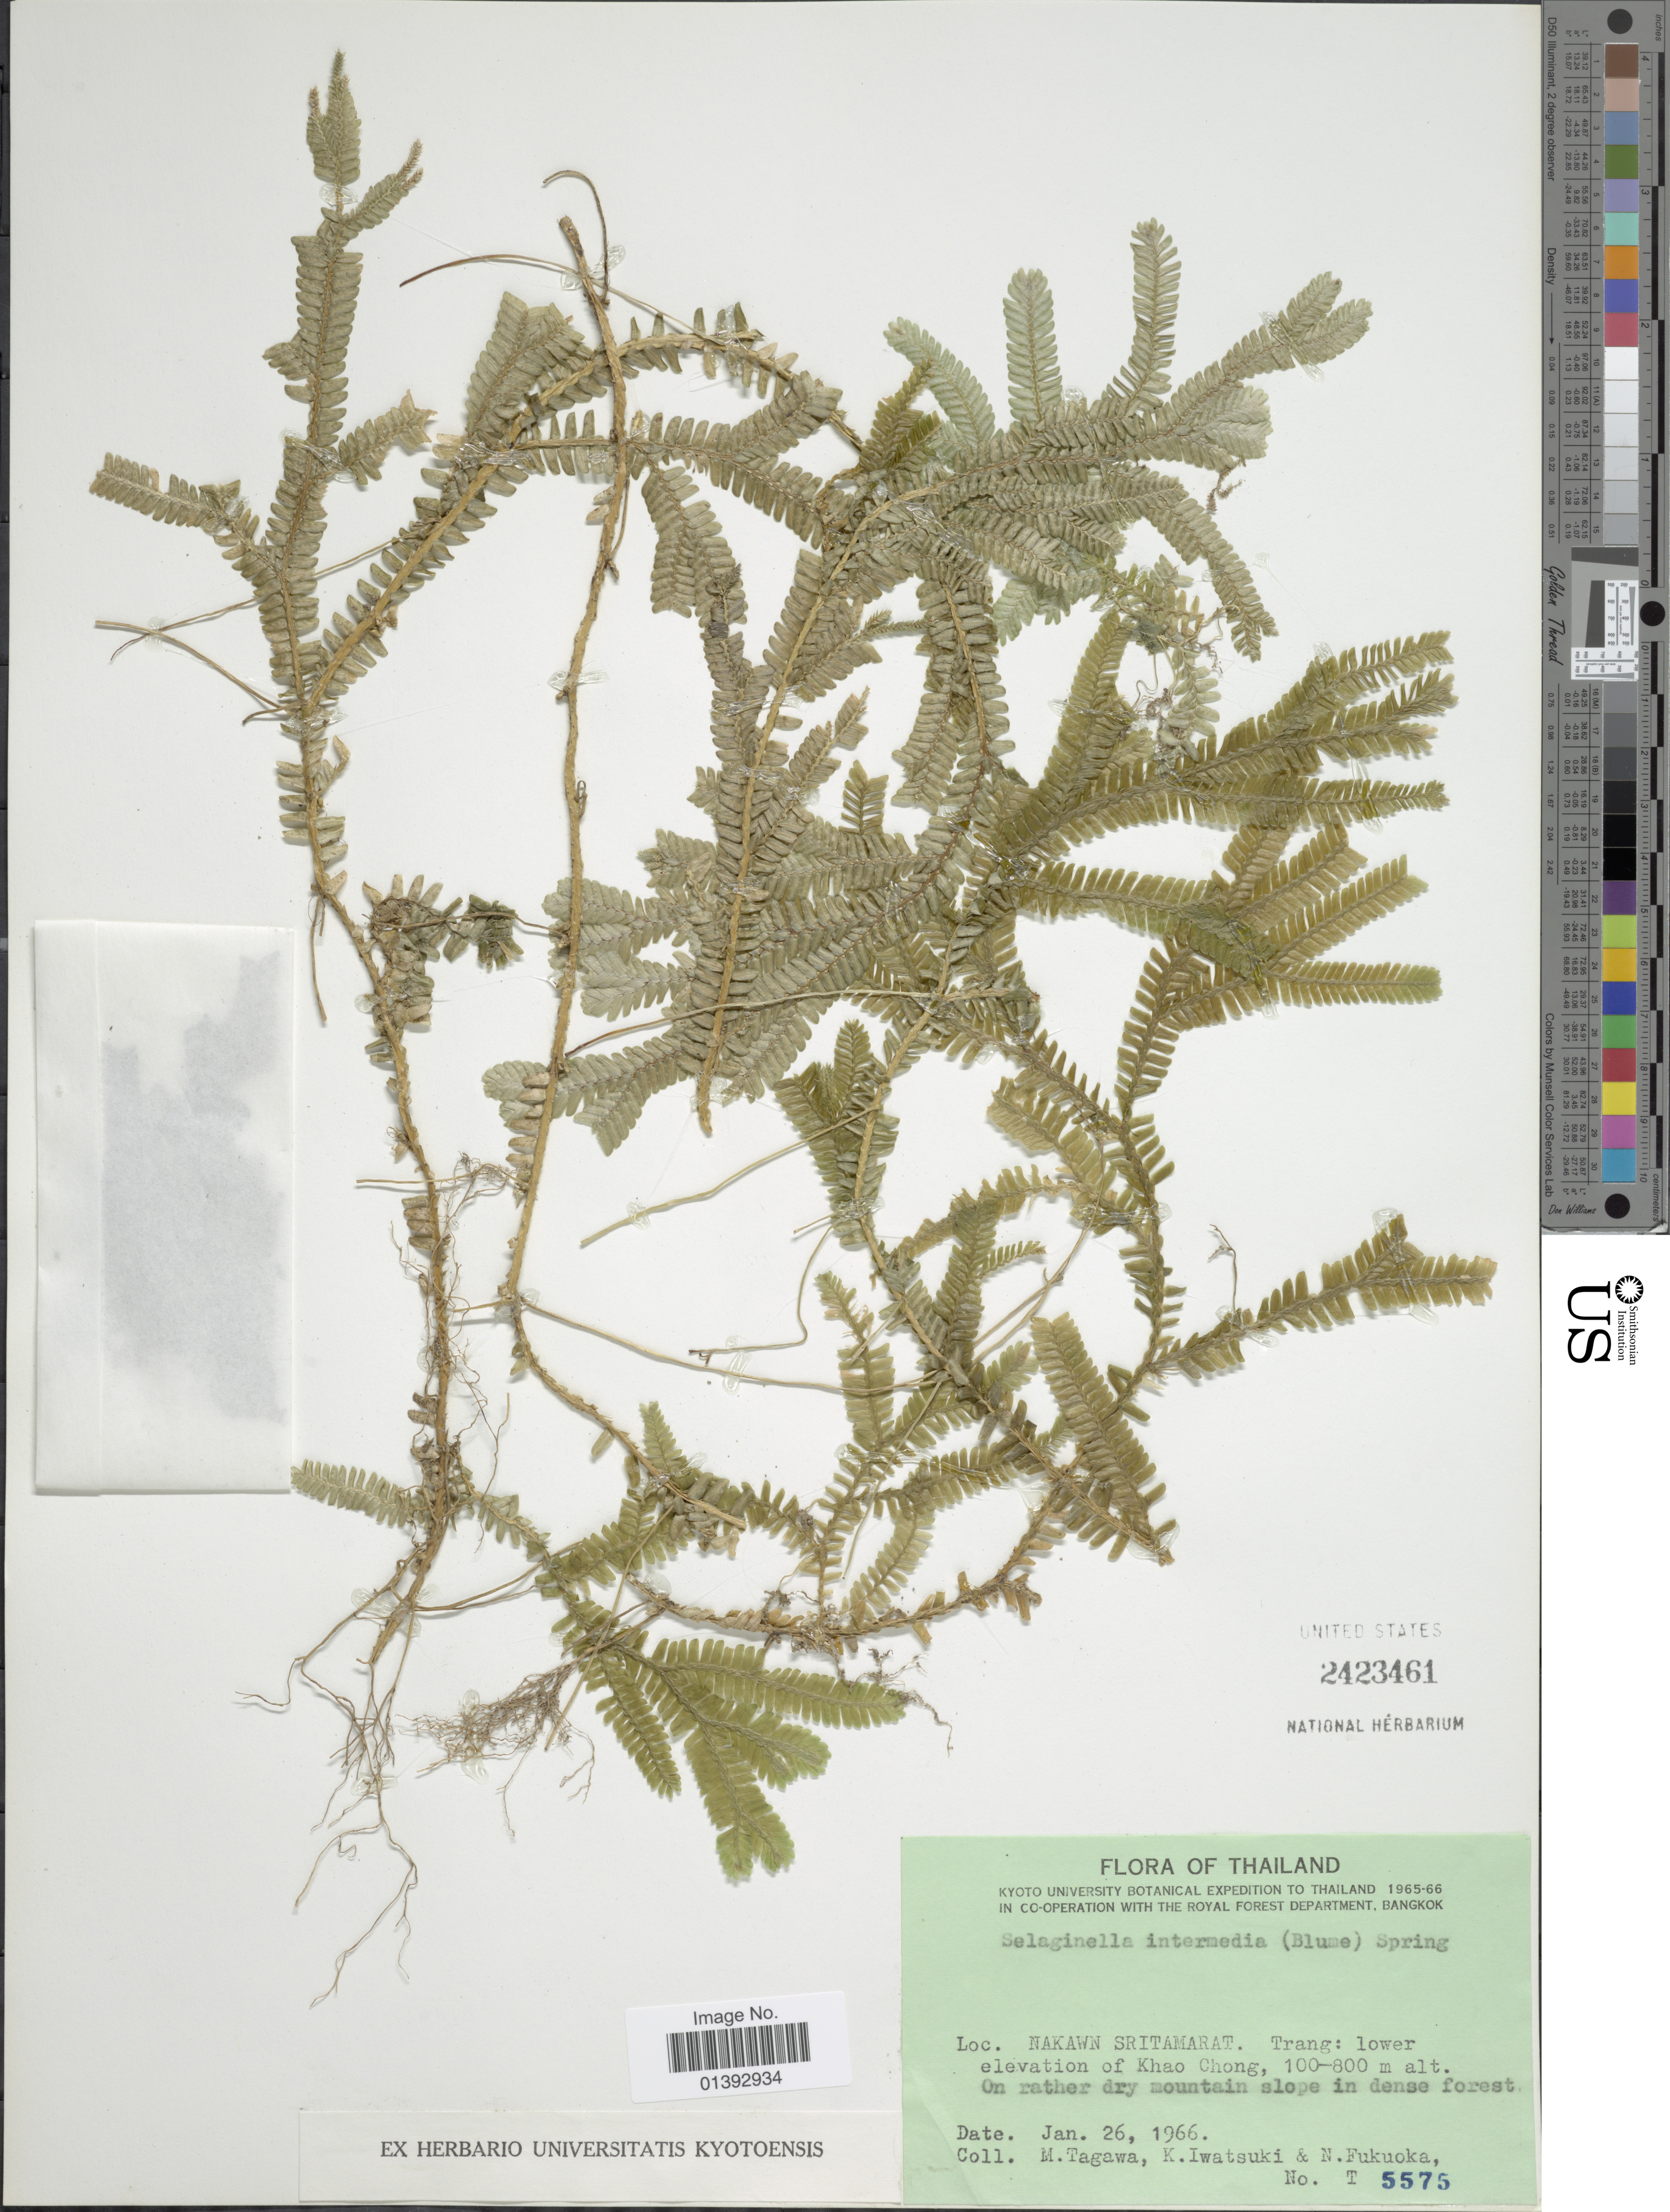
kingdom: Plantae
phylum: Tracheophyta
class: Lycopodiopsida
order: Selaginellales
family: Selaginellaceae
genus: Selaginella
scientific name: Selaginella intermedia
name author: (Blume) Spring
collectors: M. Tagawa, K. Iwatsuki & N. Fukuoka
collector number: T5575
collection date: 1966-01-26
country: Thailand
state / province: Trang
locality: Nakawn Sritamarat, lower elevation of Khao Chong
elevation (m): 100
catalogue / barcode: US 2423461